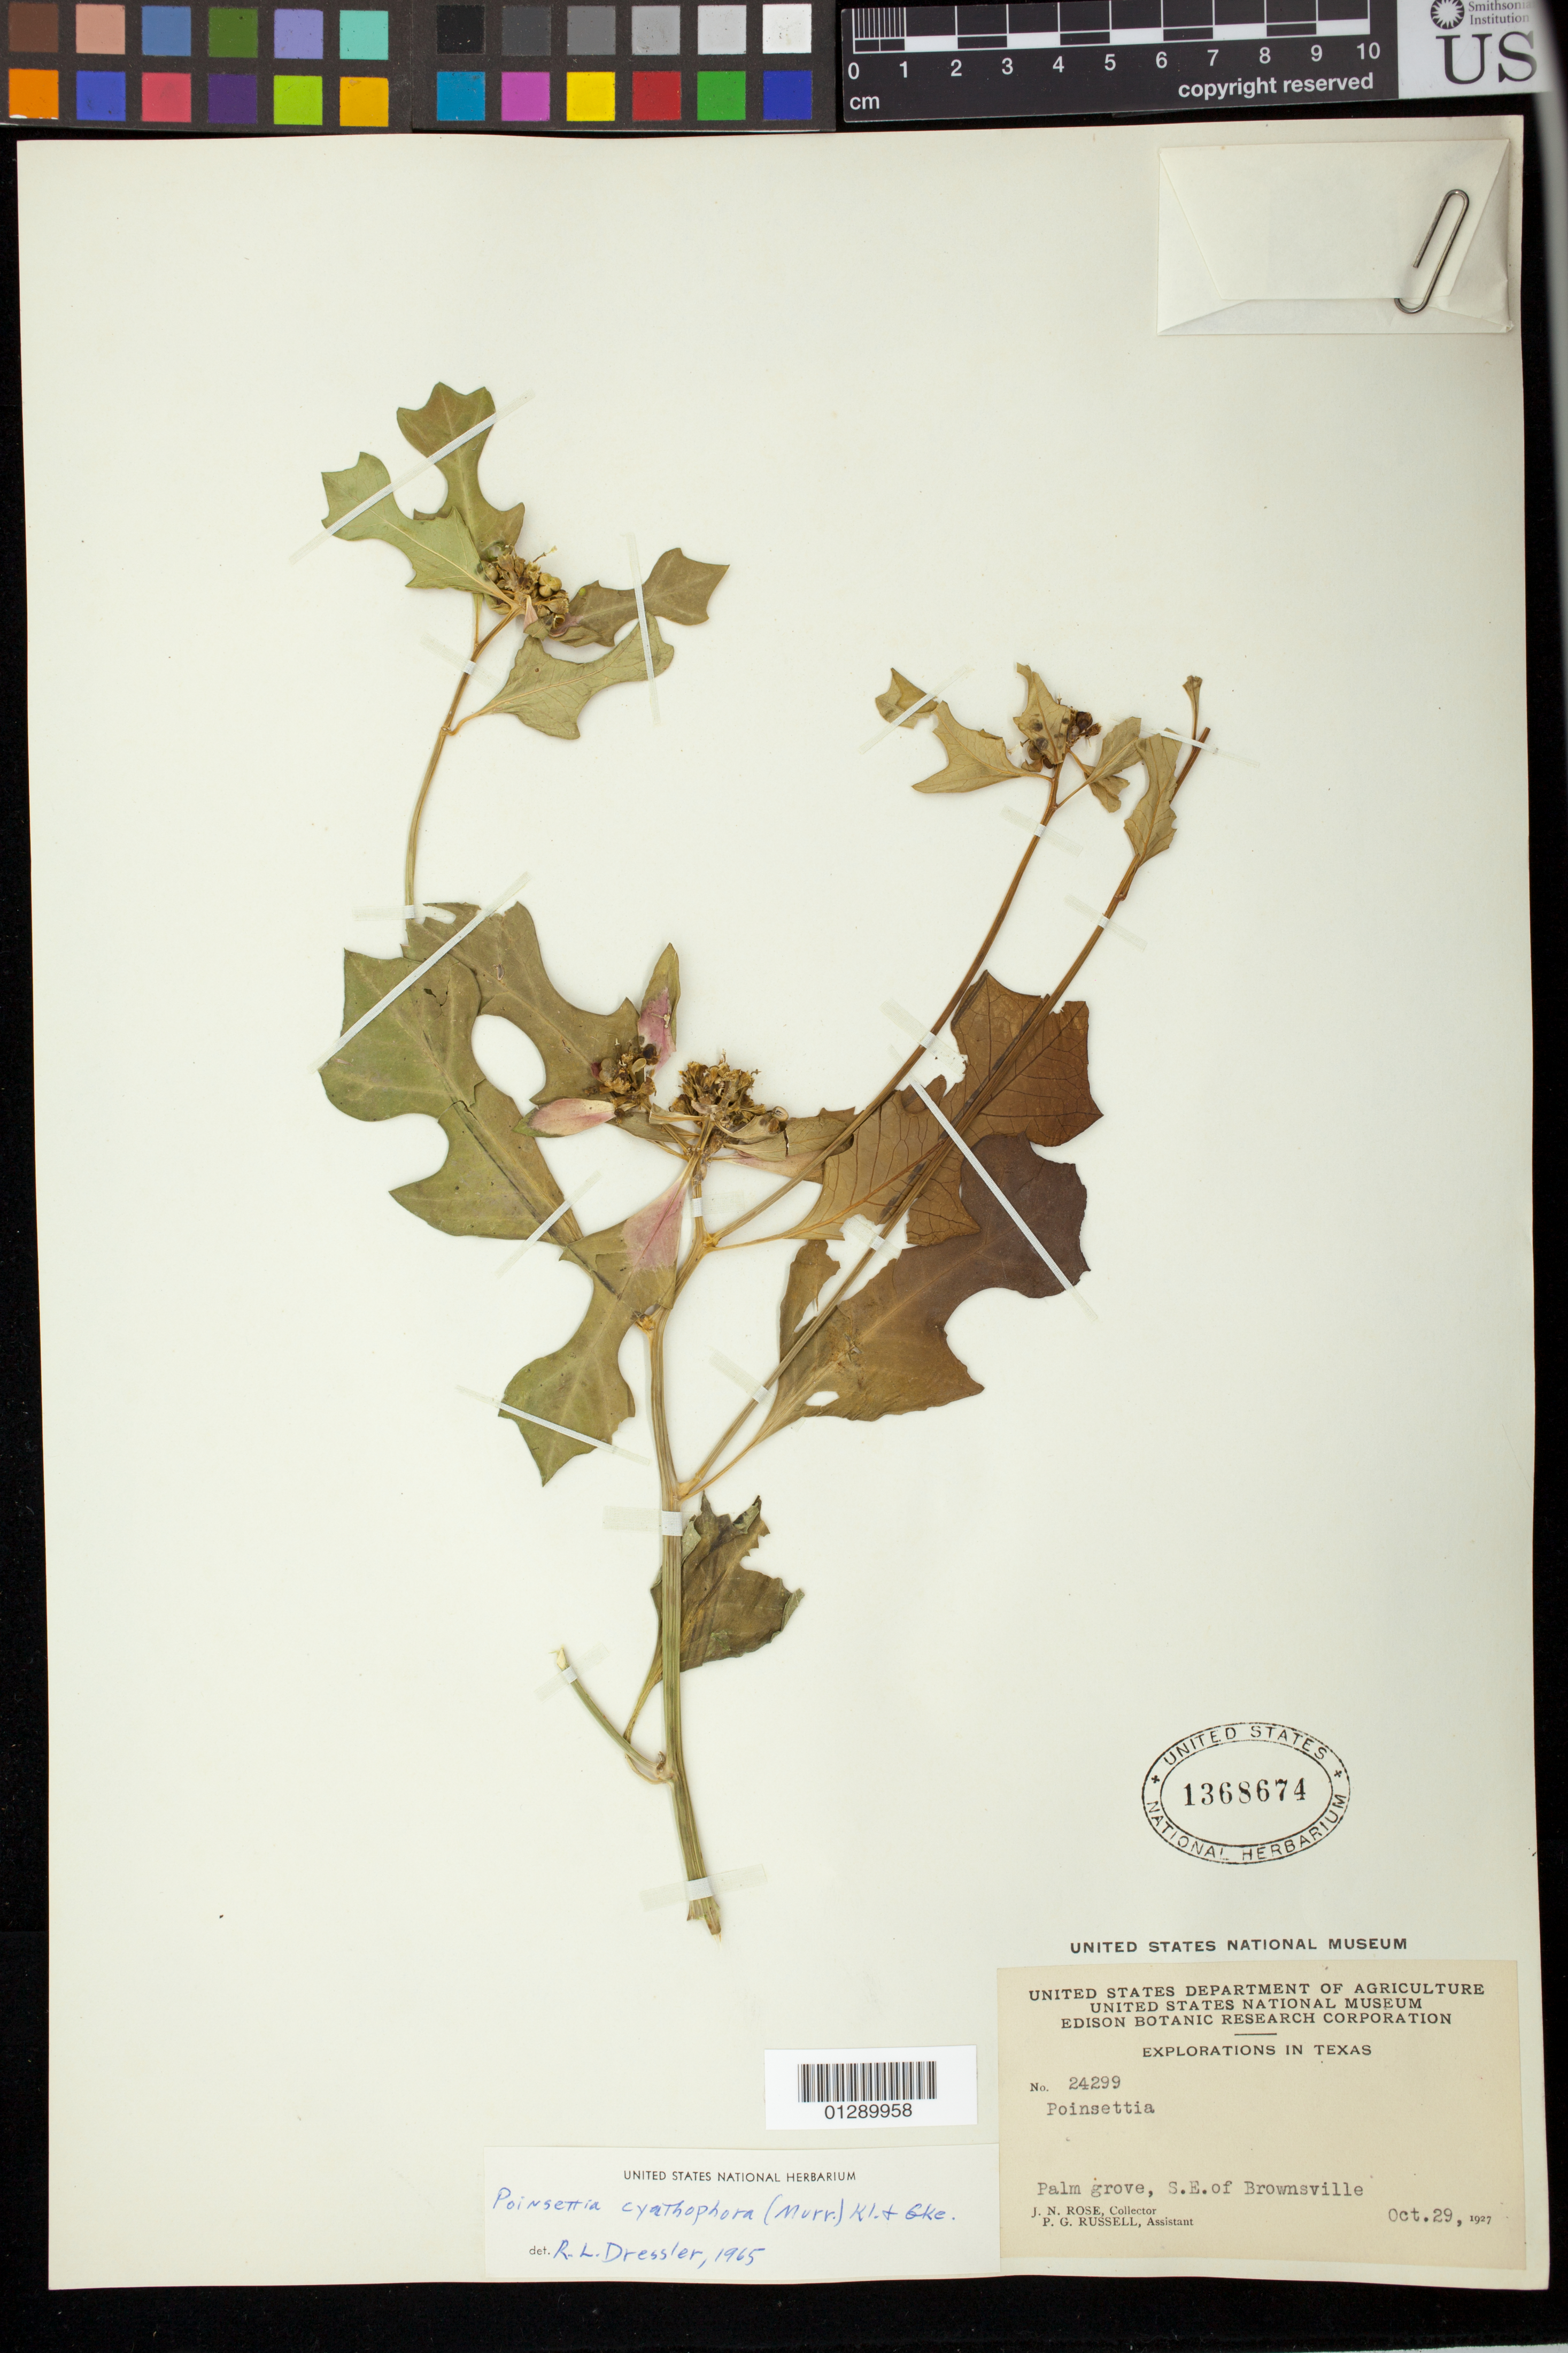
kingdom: Plantae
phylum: Tracheophyta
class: Magnoliopsida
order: Malpighiales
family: Euphorbiaceae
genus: Euphorbia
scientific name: Euphorbia heterophylla var. cyathophora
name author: (Murr.) Griseb.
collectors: J. N. Rose & P. G. Russell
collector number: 24299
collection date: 1927-10-29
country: United States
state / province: Texas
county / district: Cameron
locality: Palm grove, S.E. of Brownsville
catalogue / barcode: US 1368674